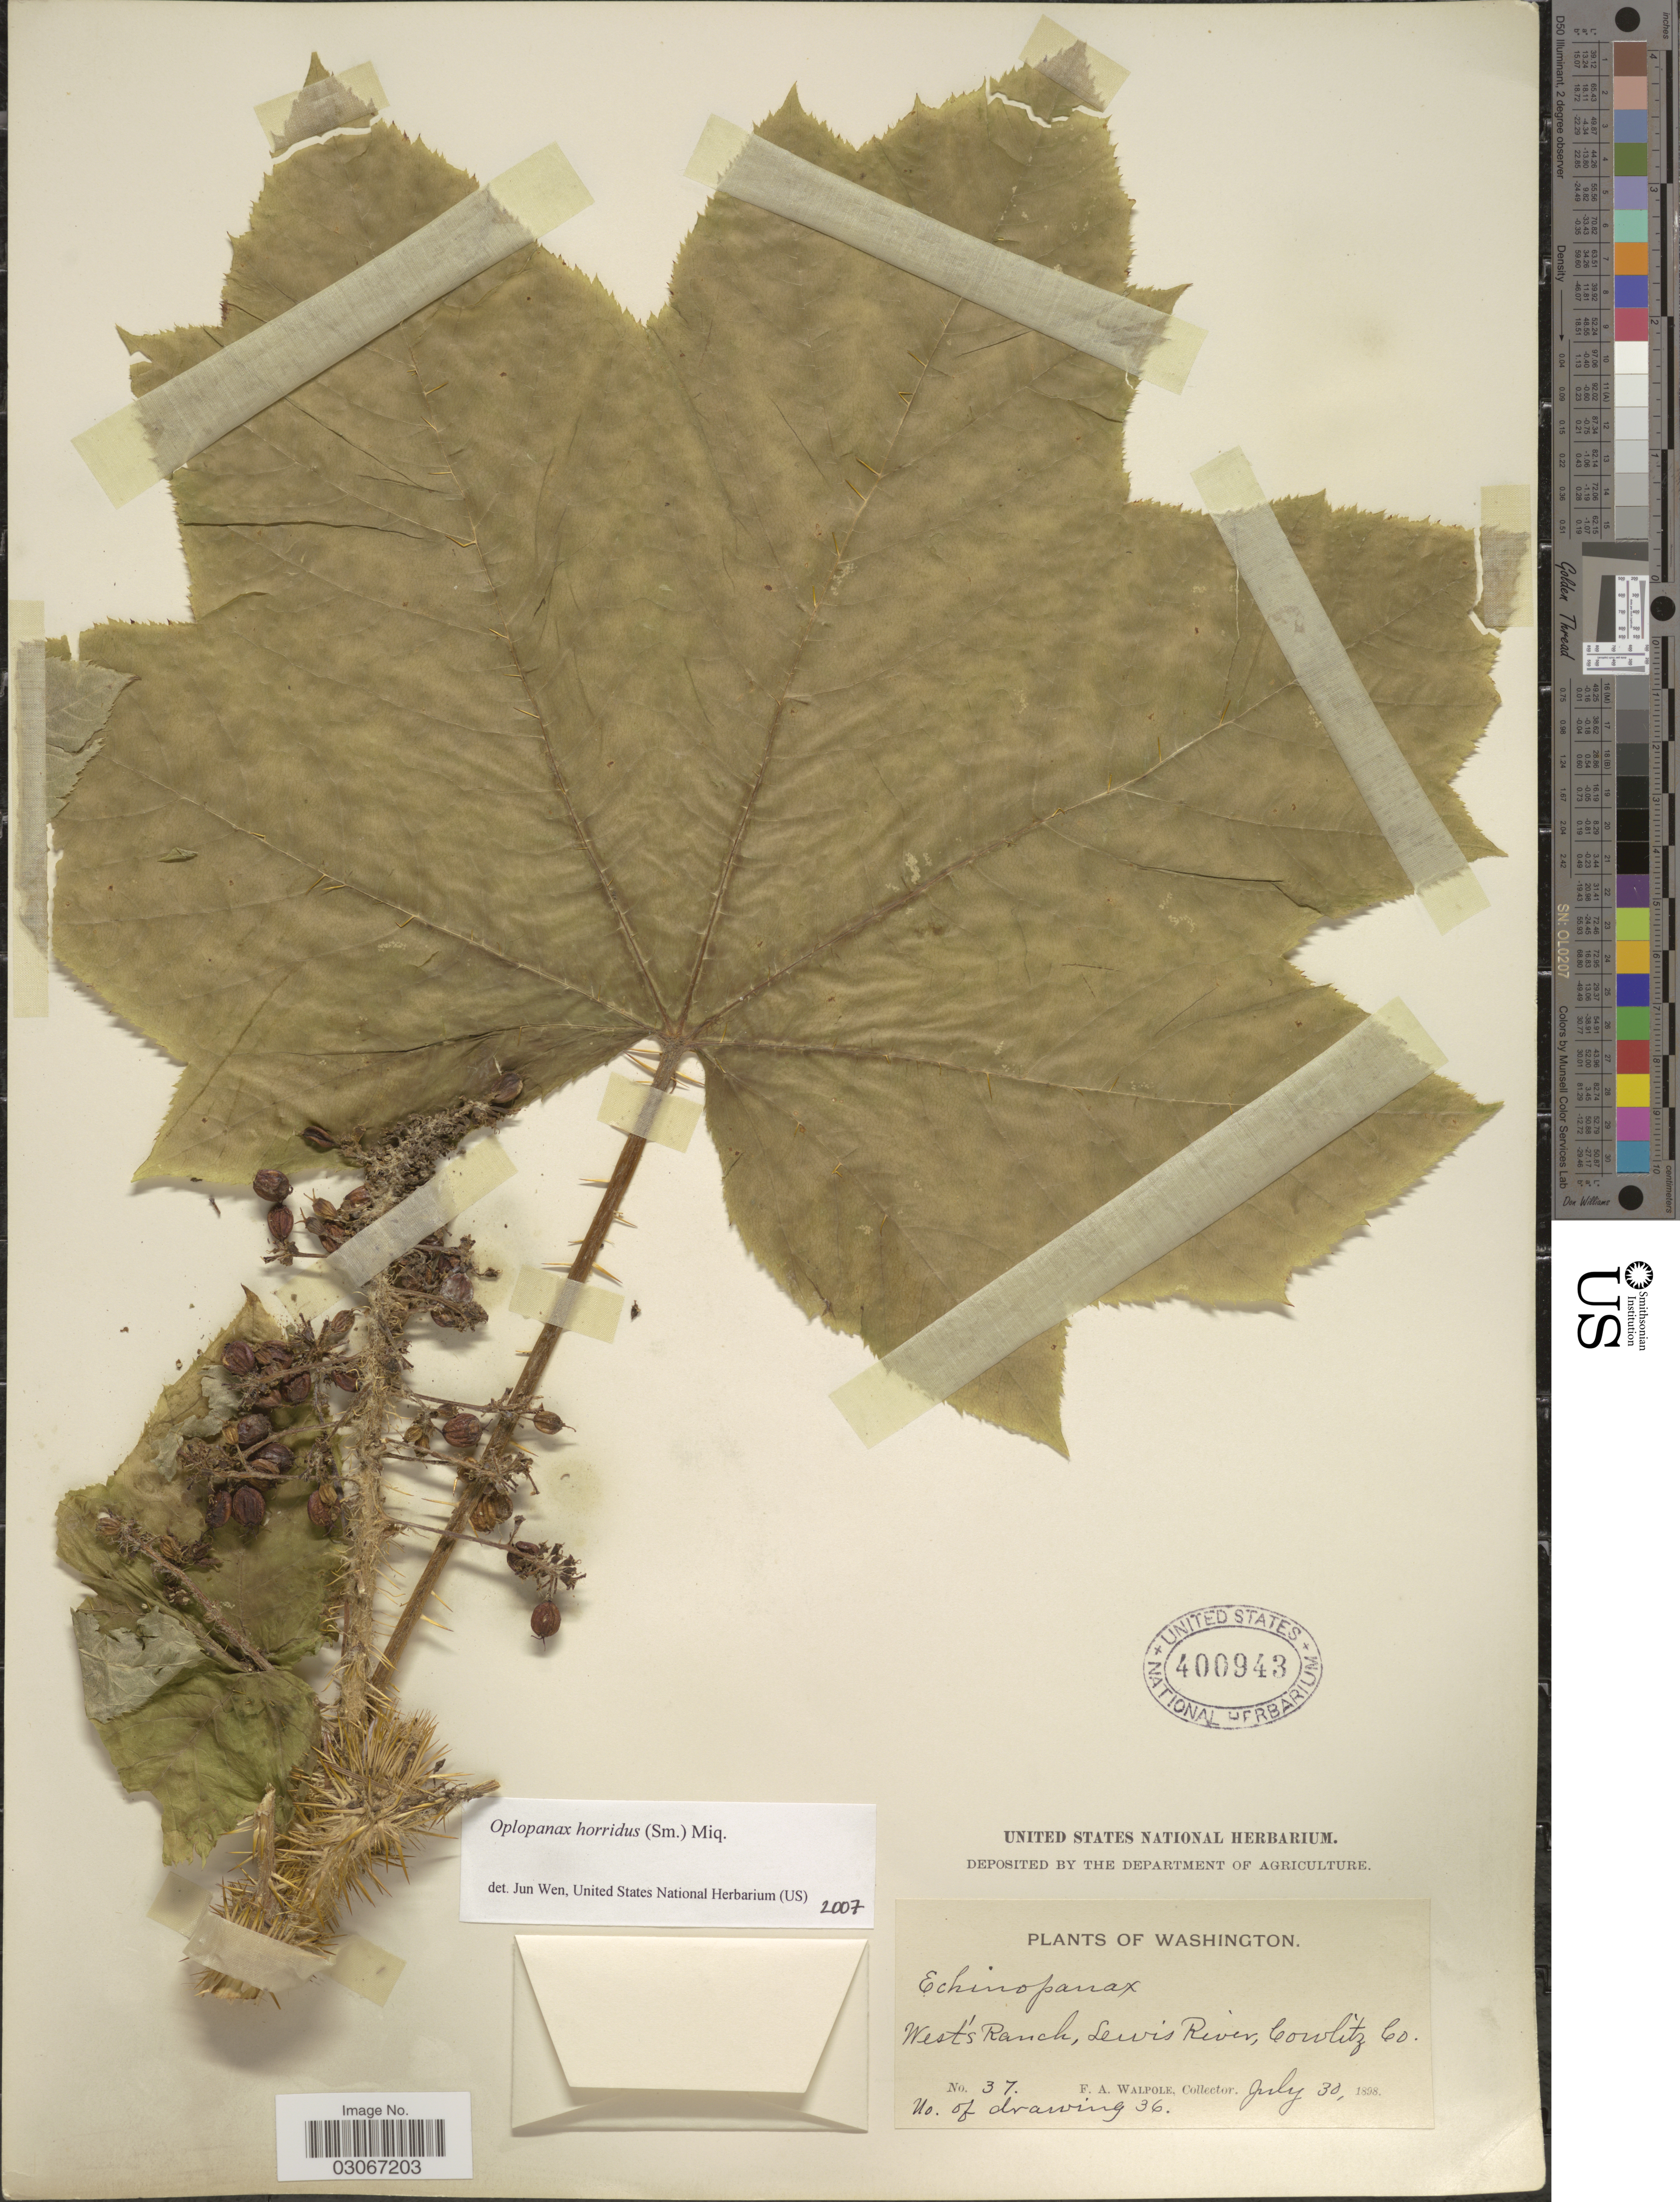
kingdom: Plantae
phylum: Tracheophyta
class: Magnoliopsida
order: Apiales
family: Apiaceae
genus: Opopanax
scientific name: Opopanax horridus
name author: Miq. ex Dippel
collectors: F. Walpole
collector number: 37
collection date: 1898-07-30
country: United States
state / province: Washington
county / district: Cowlitz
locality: West's Ranch, Lewis River, Cowlitz Co.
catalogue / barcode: US 400943